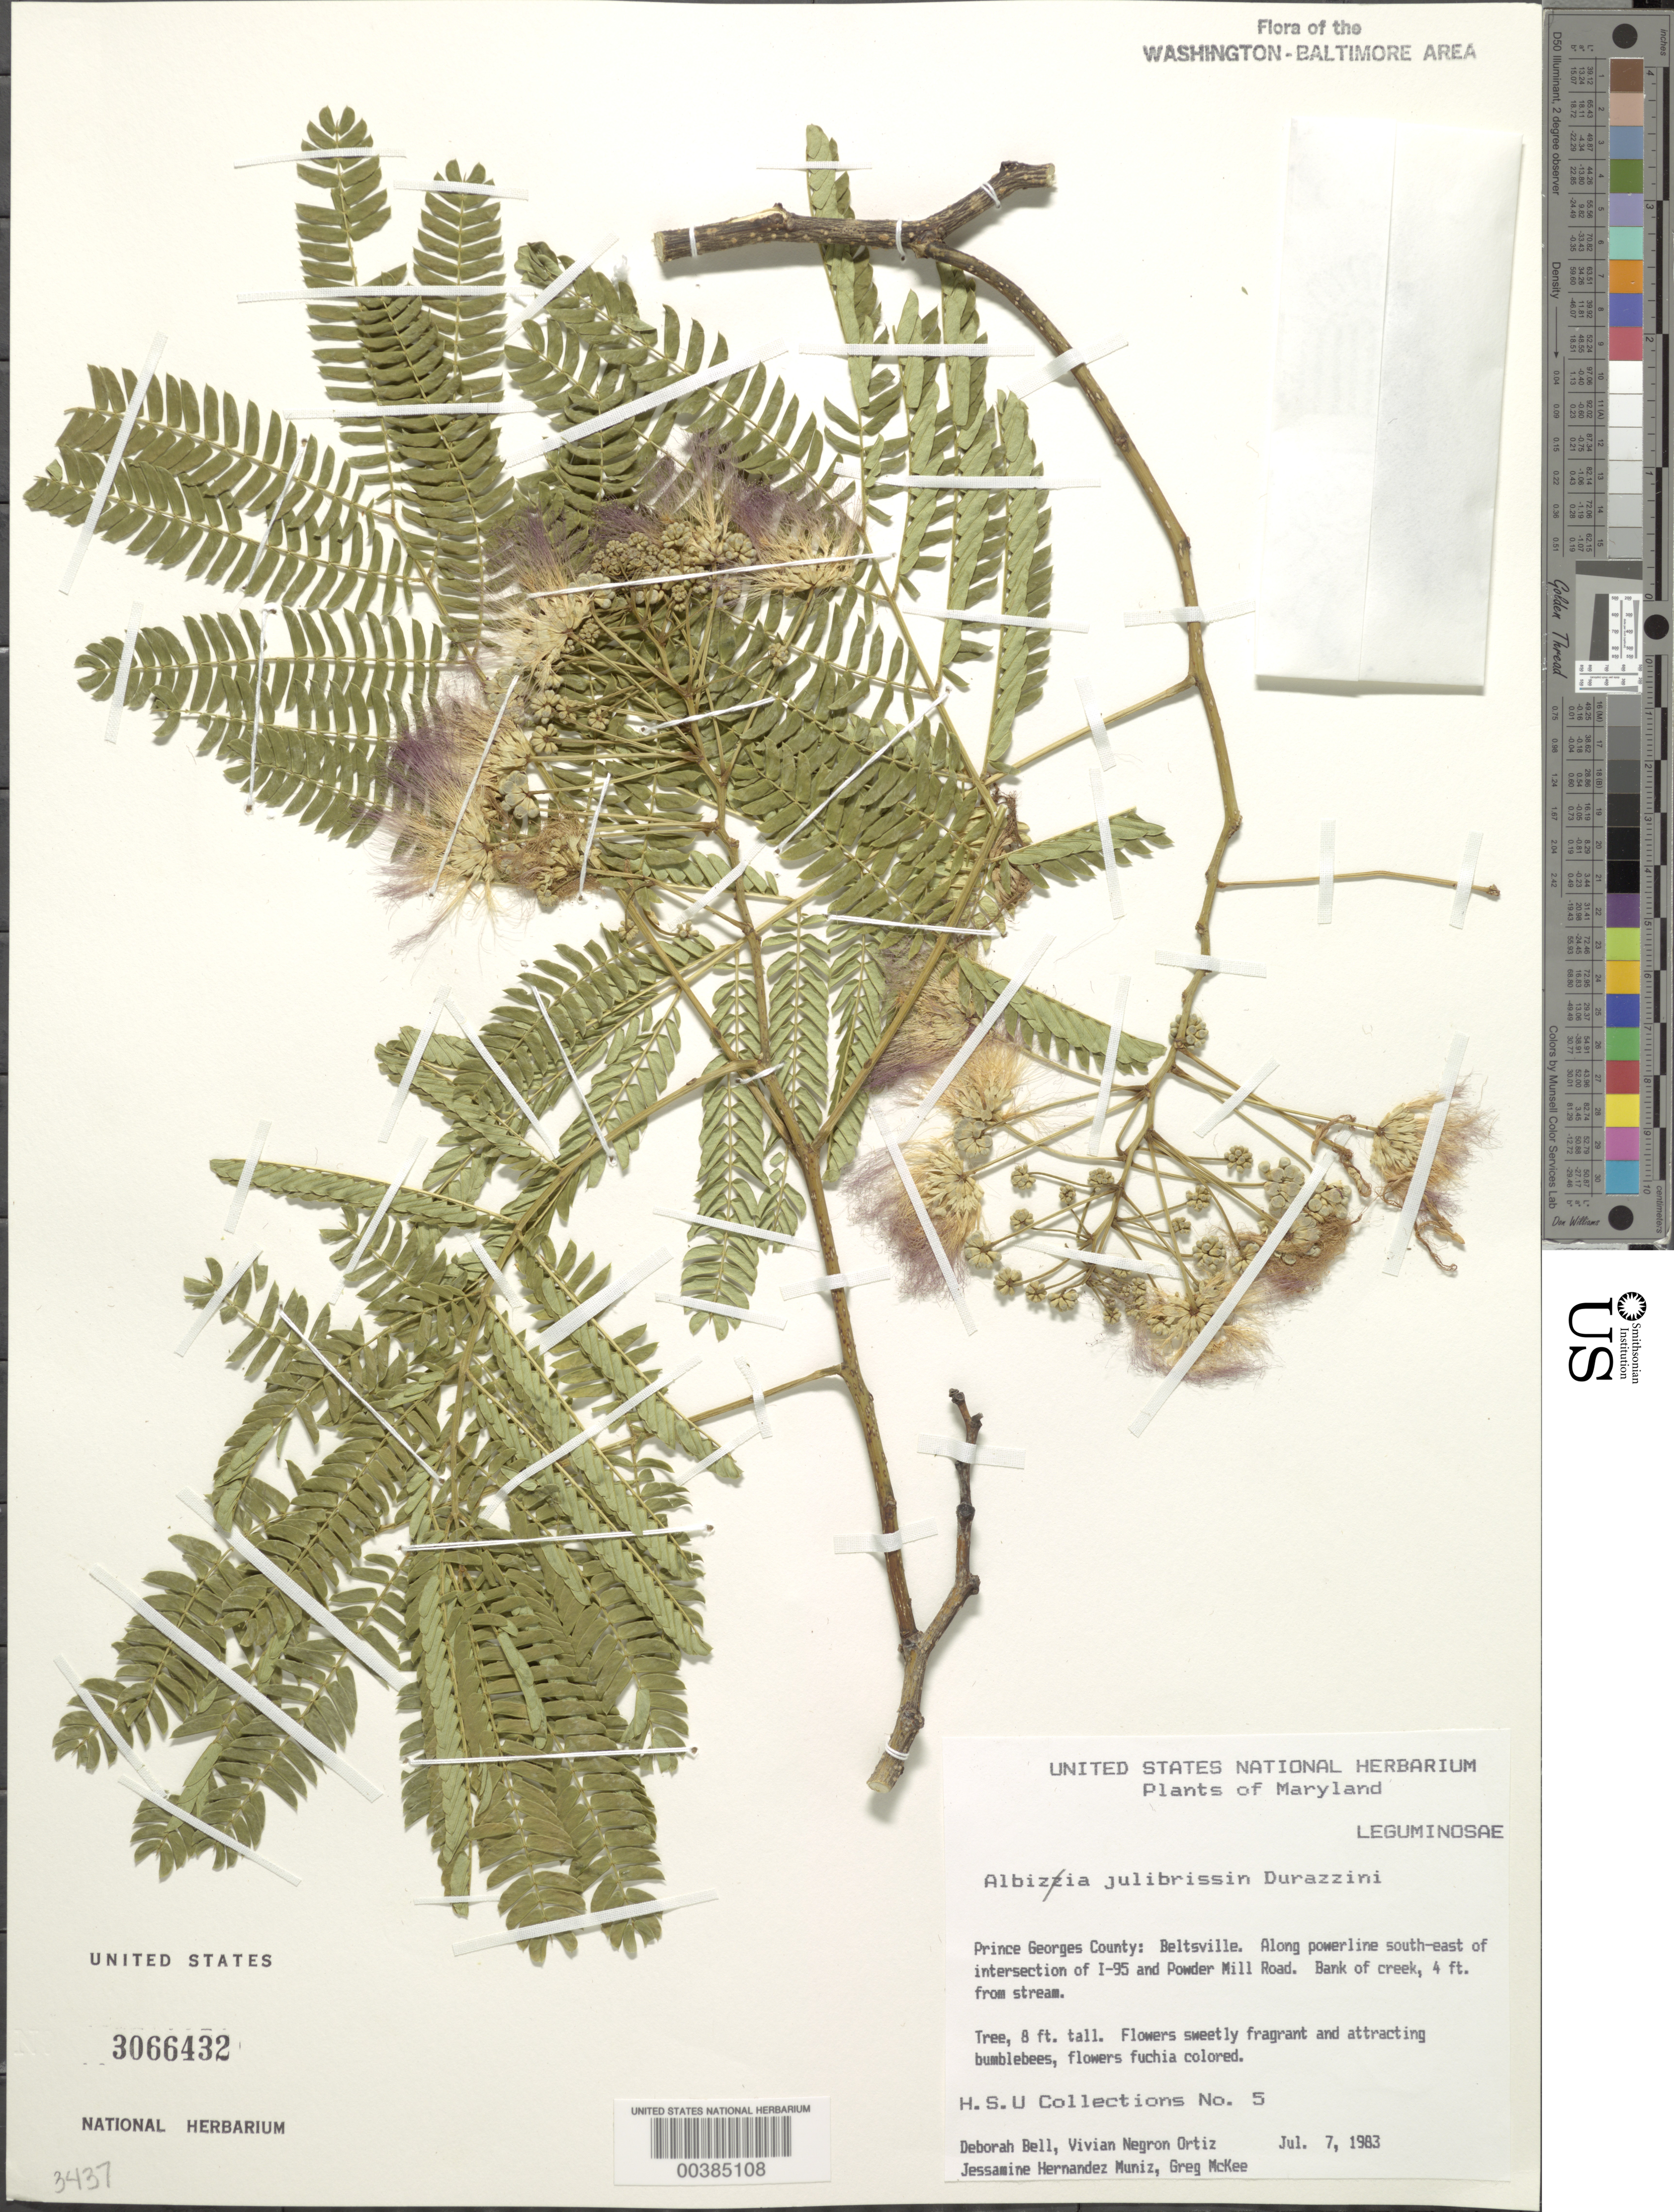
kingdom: Plantae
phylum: Tracheophyta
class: Magnoliopsida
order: Fabales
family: Fabaceae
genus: Albizia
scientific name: Albizia julibrissin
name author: Durazz.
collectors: Herbarium Services Unit Staff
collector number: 5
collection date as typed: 07 Jul 1983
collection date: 1983-07-07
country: United States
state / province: Maryland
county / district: Prince George's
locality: And Powder Mill Road.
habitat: Bank of creek, 4 ft. from stream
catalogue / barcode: US 3066432